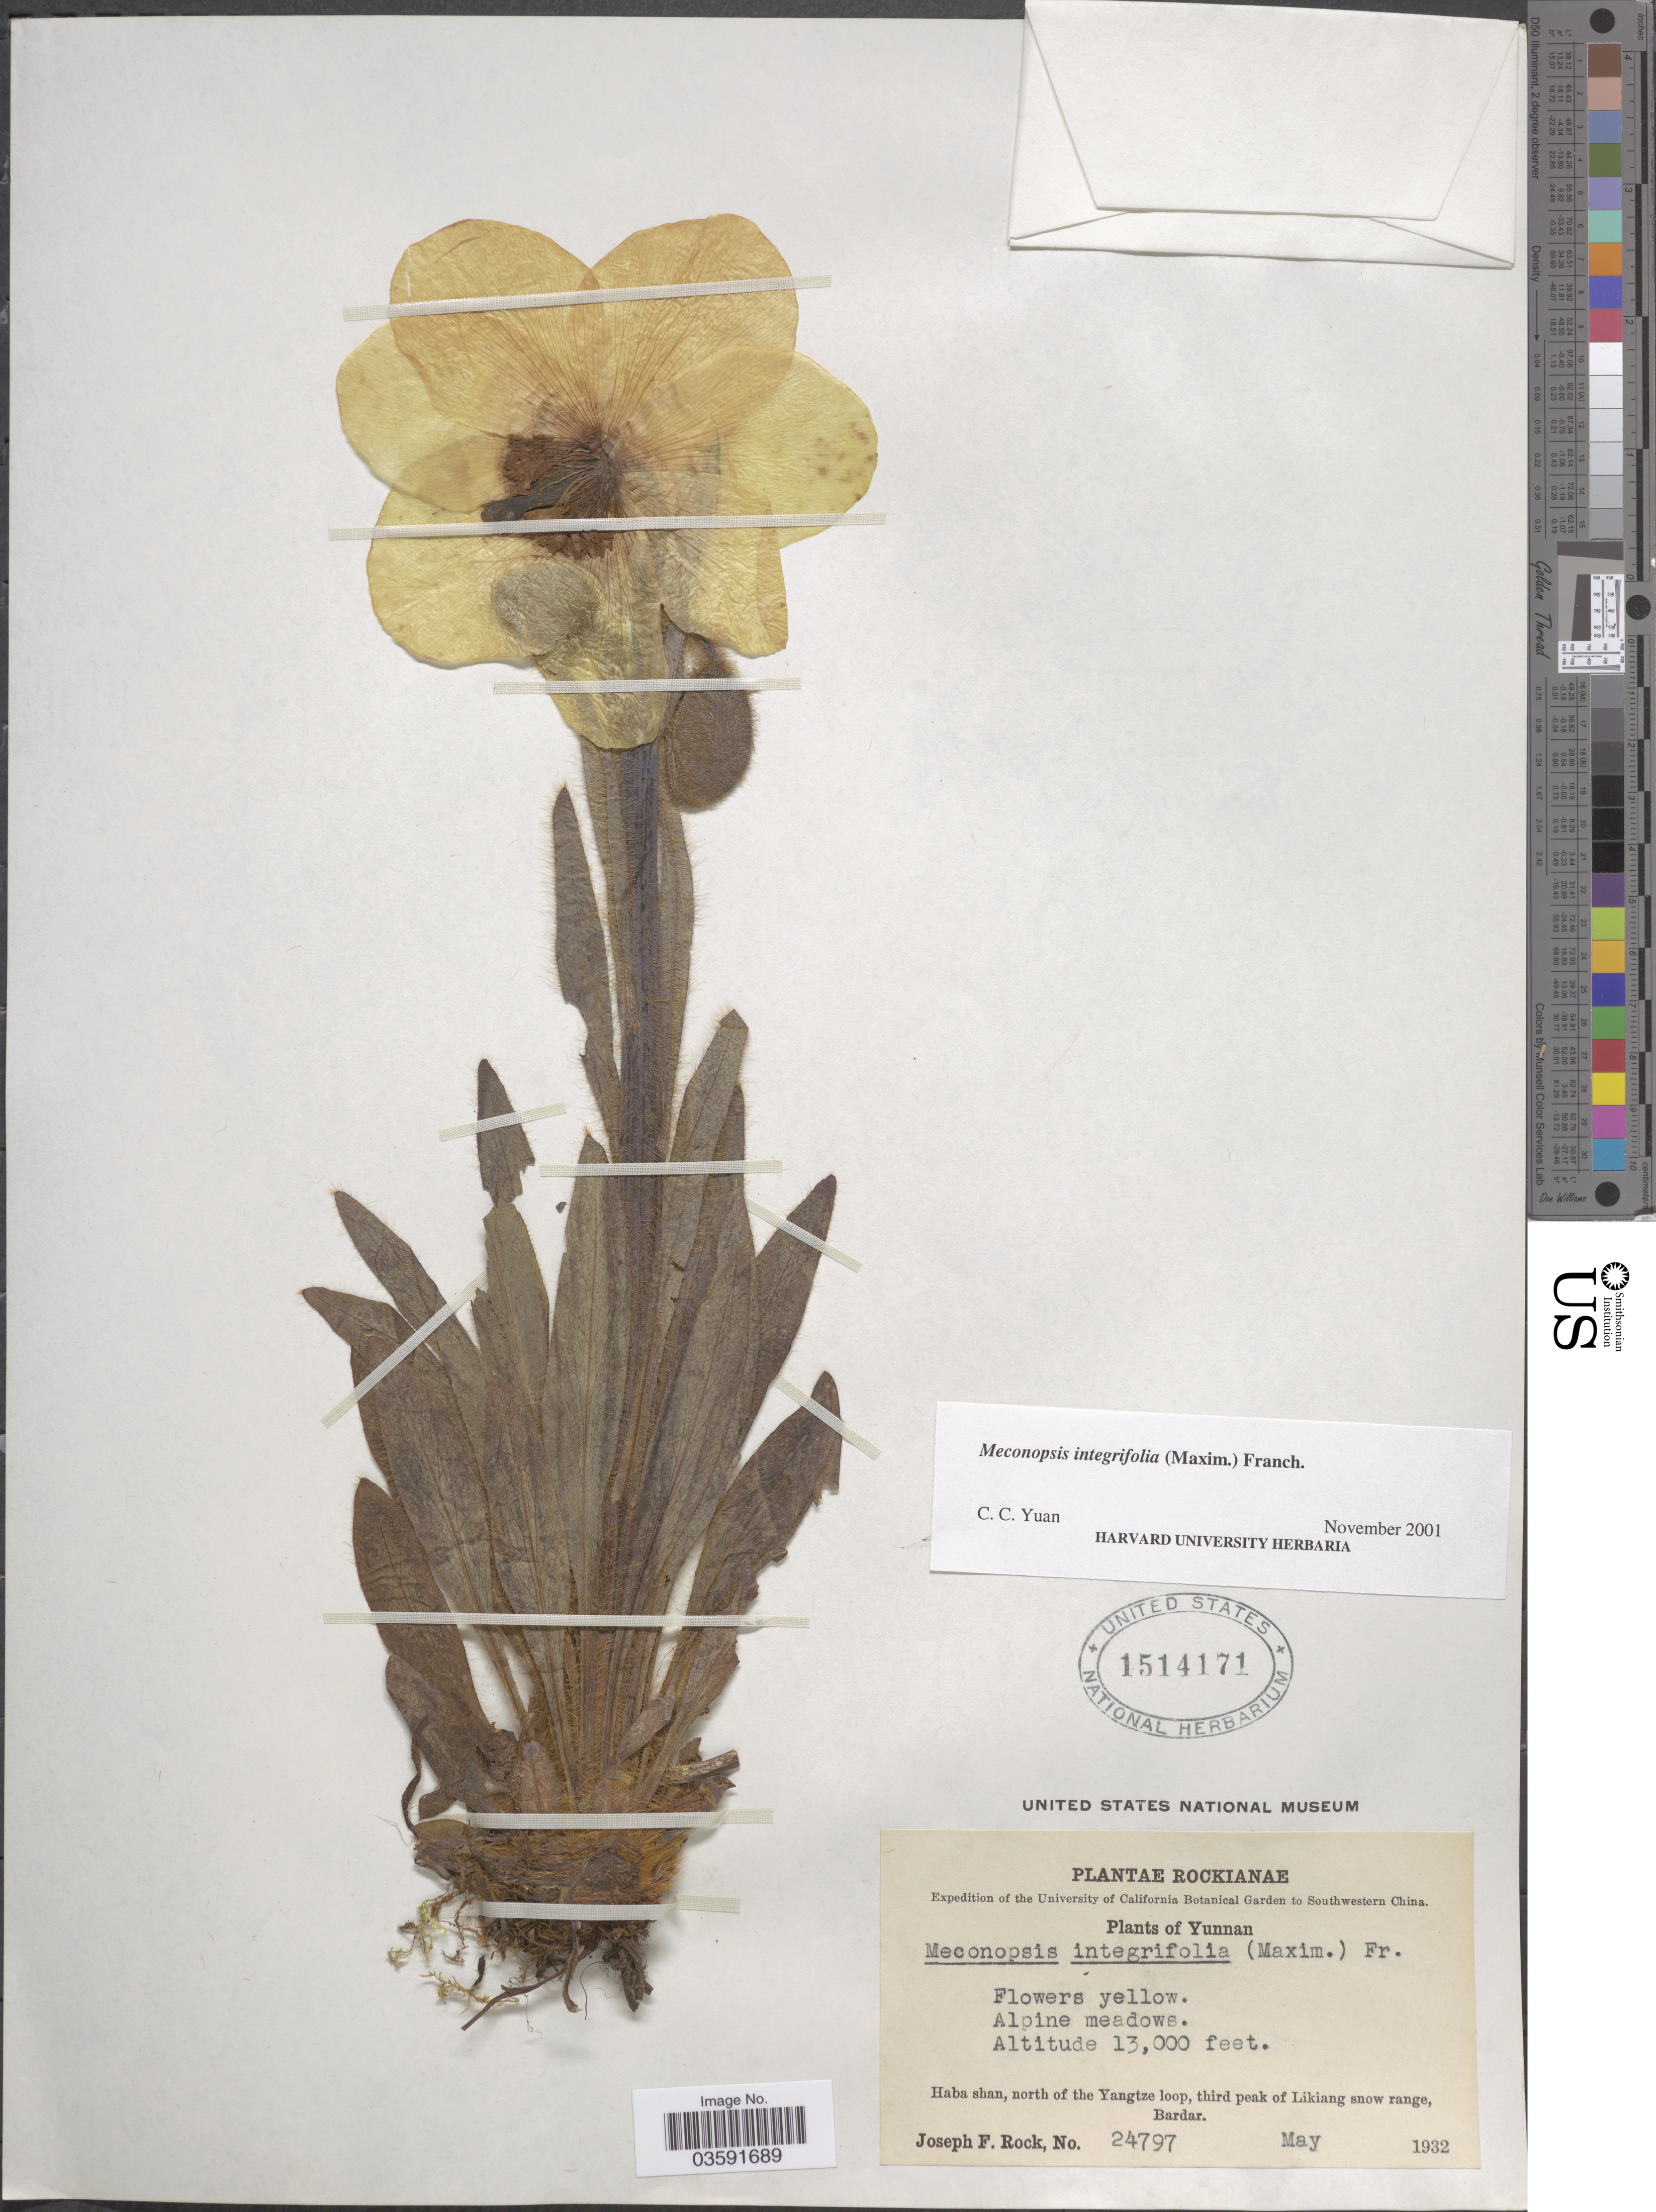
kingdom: Plantae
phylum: Tracheophyta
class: Magnoliopsida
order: Ranunculales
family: Papaveraceae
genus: Meconopsis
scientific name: Meconopsis integrifolia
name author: (Maxim.) Franch.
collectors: J. F. Rock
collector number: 24797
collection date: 1932-05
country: China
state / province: Yunnan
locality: Southwestern China. Haba shan, north of the Yangtze loop, third peak of Likiang snow range, Bardar.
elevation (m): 3962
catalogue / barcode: US 1514171